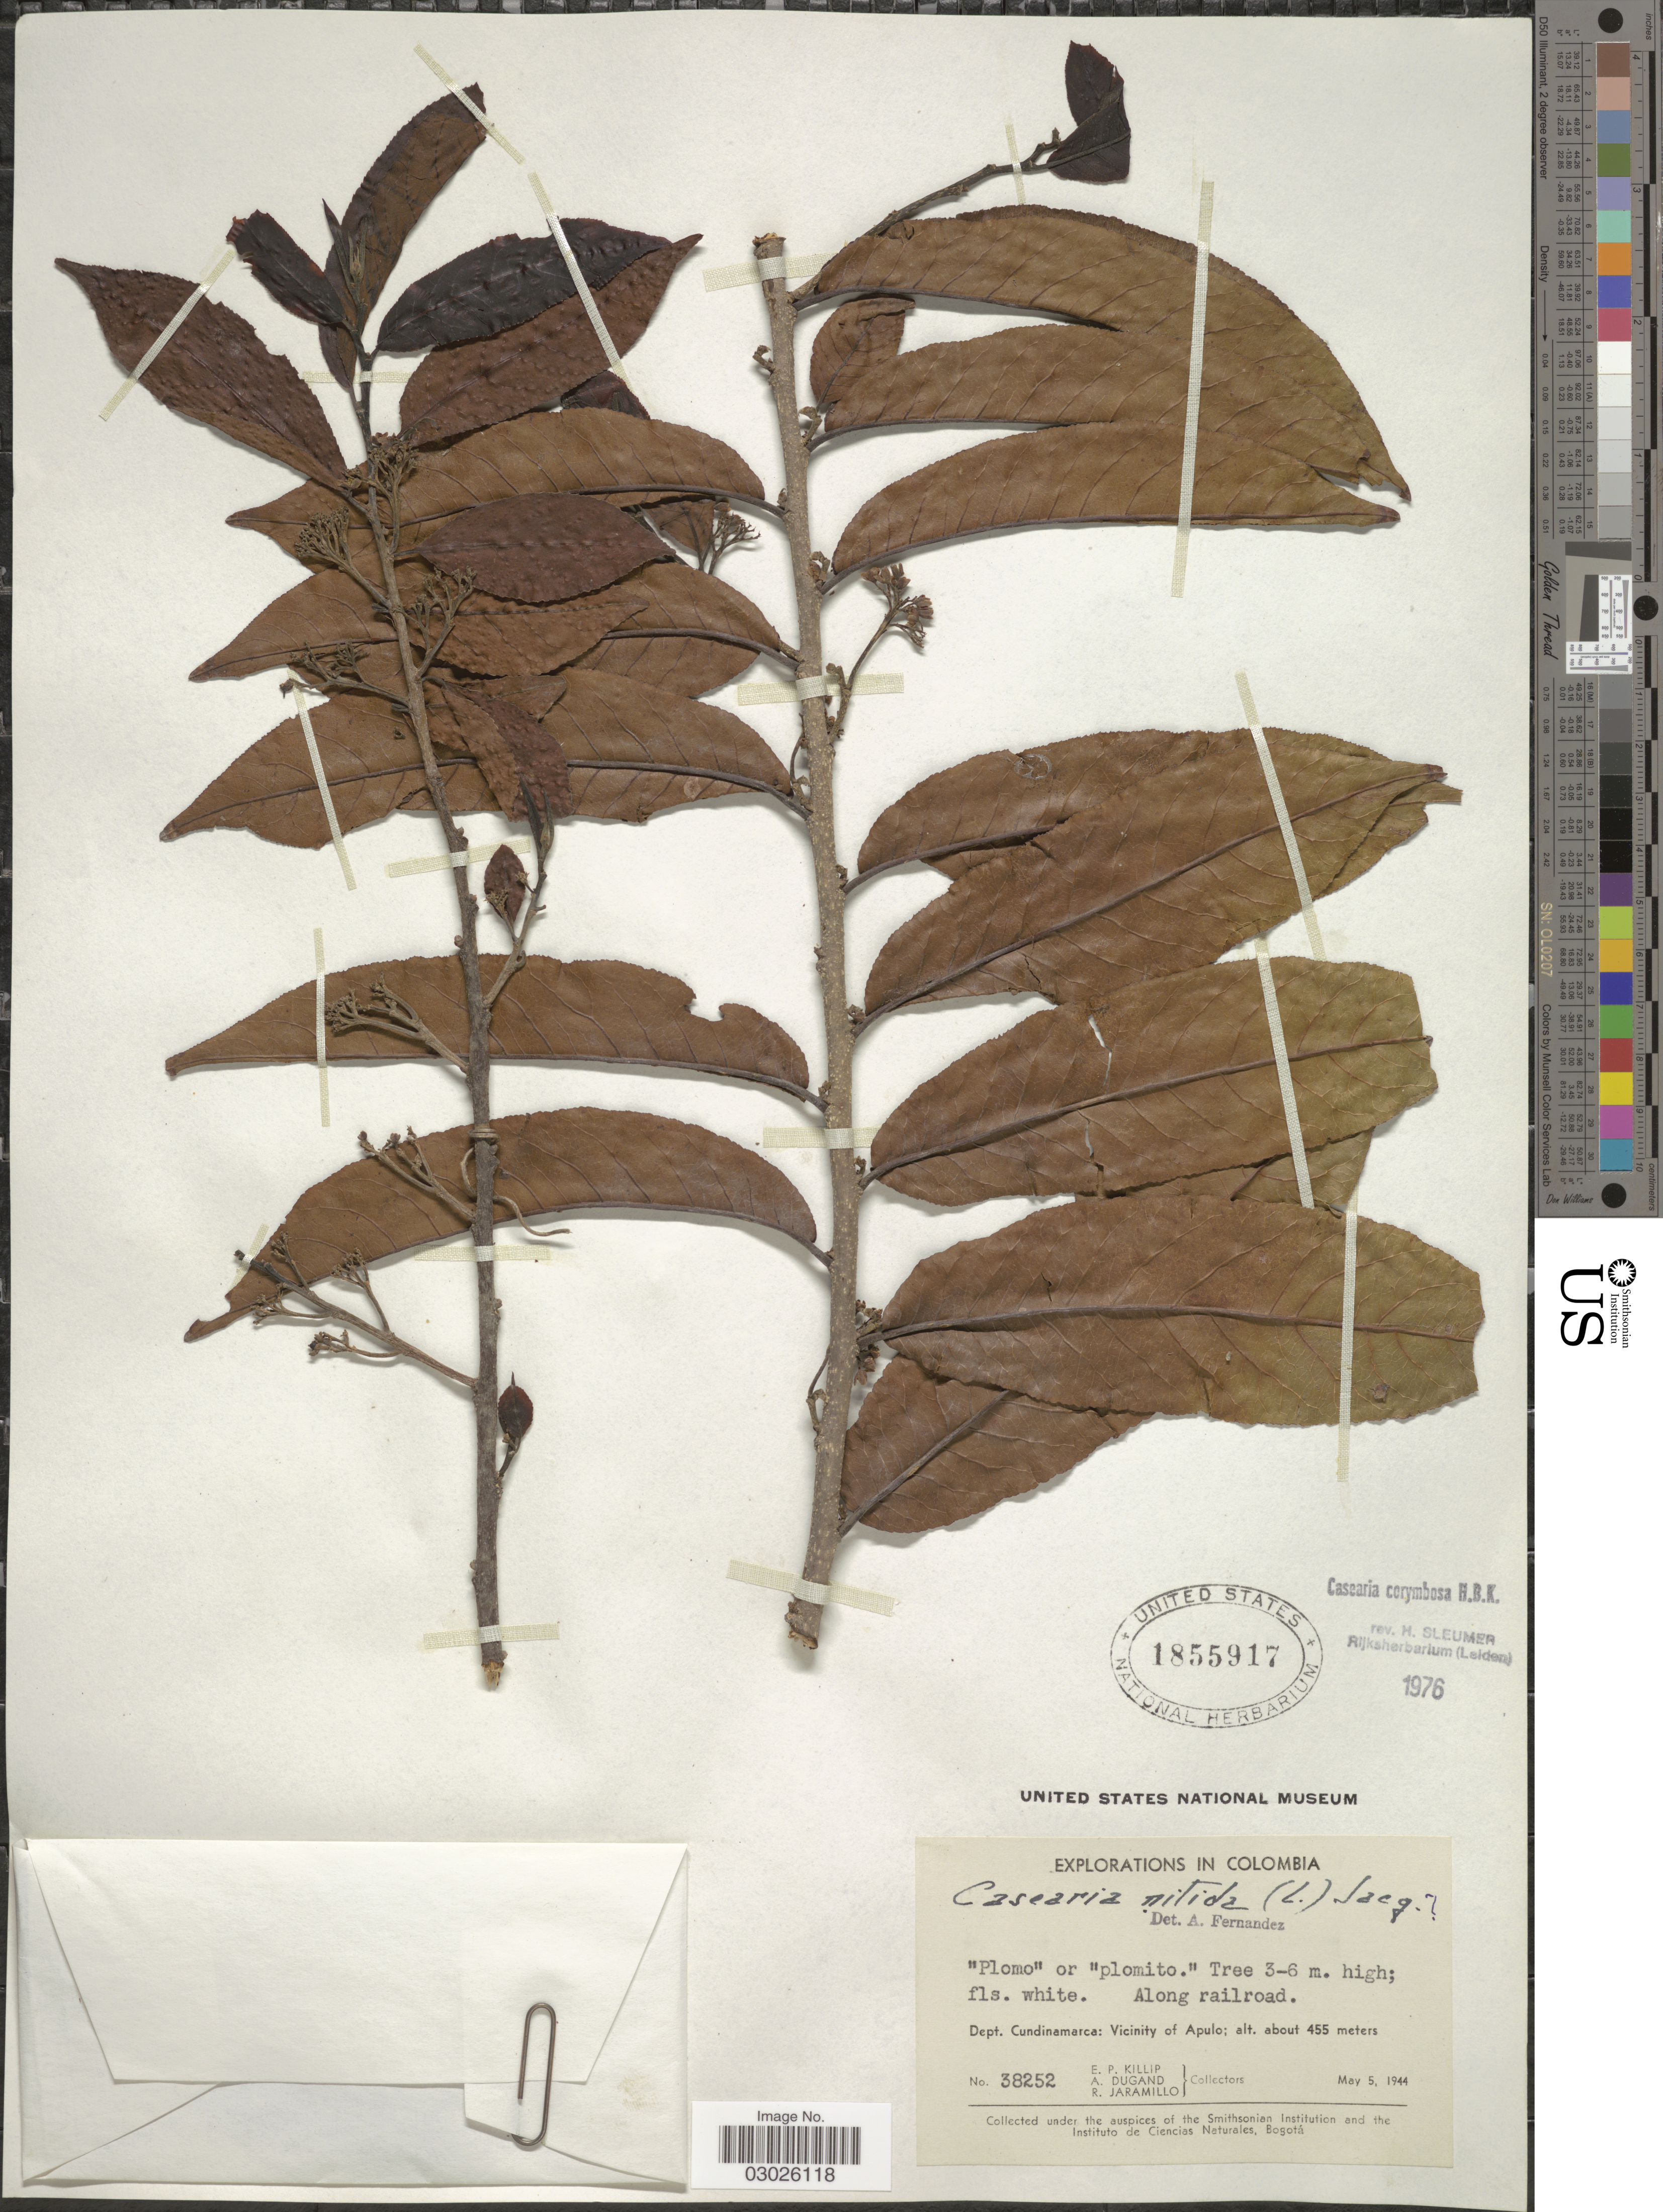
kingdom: Plantae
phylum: Tracheophyta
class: Magnoliopsida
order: Malpighiales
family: Salicaceae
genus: Casearia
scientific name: Casearia corymbosa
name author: Kunth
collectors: E. P. Killip, A. Dugand & R. Jaramillo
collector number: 38252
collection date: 1944-05-05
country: Colombia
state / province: Cundinamarca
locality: Dept. Cundinamarca: Vicinity of Apulo, Along railroad.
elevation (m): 455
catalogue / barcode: US 1855917